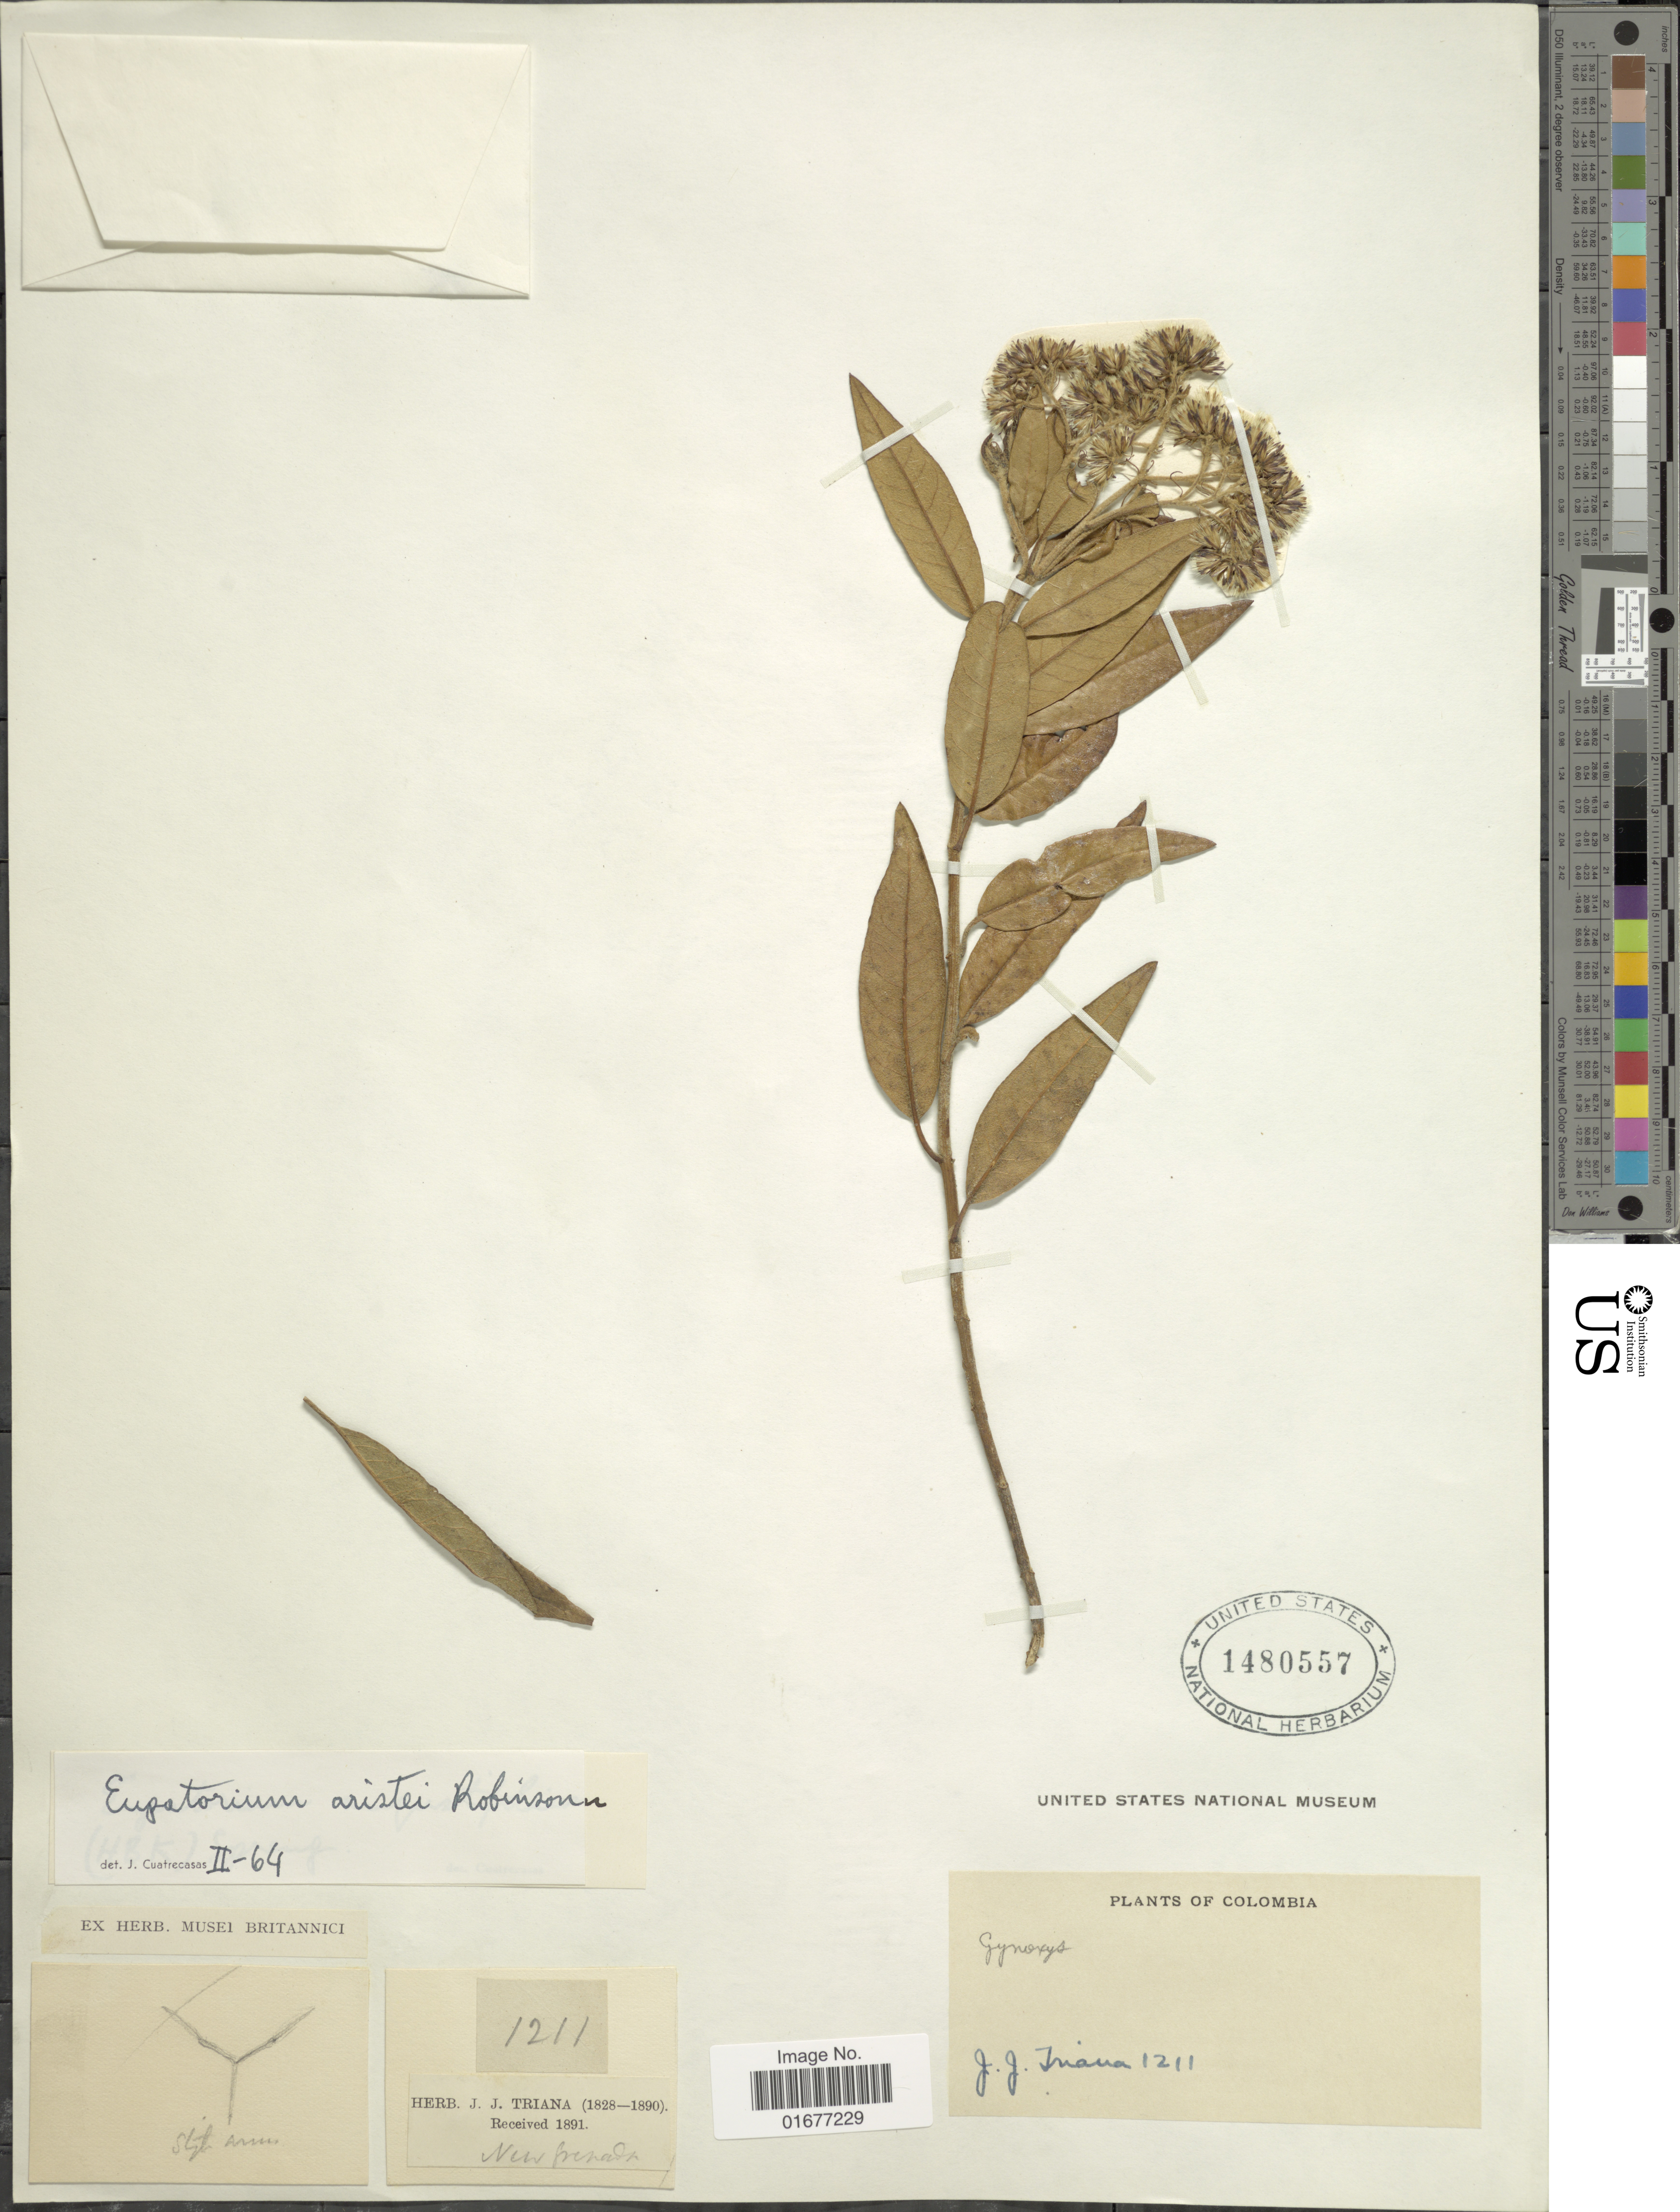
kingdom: Plantae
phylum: Tracheophyta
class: Magnoliopsida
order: Asterales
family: Asteraceae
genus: Ageratina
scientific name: Ageratina aristei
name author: (B.L. Rob.) R.M. King & H. Rob.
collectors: J. J. Triana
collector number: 1211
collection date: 1828/1890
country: Colombia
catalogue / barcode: US 1480557